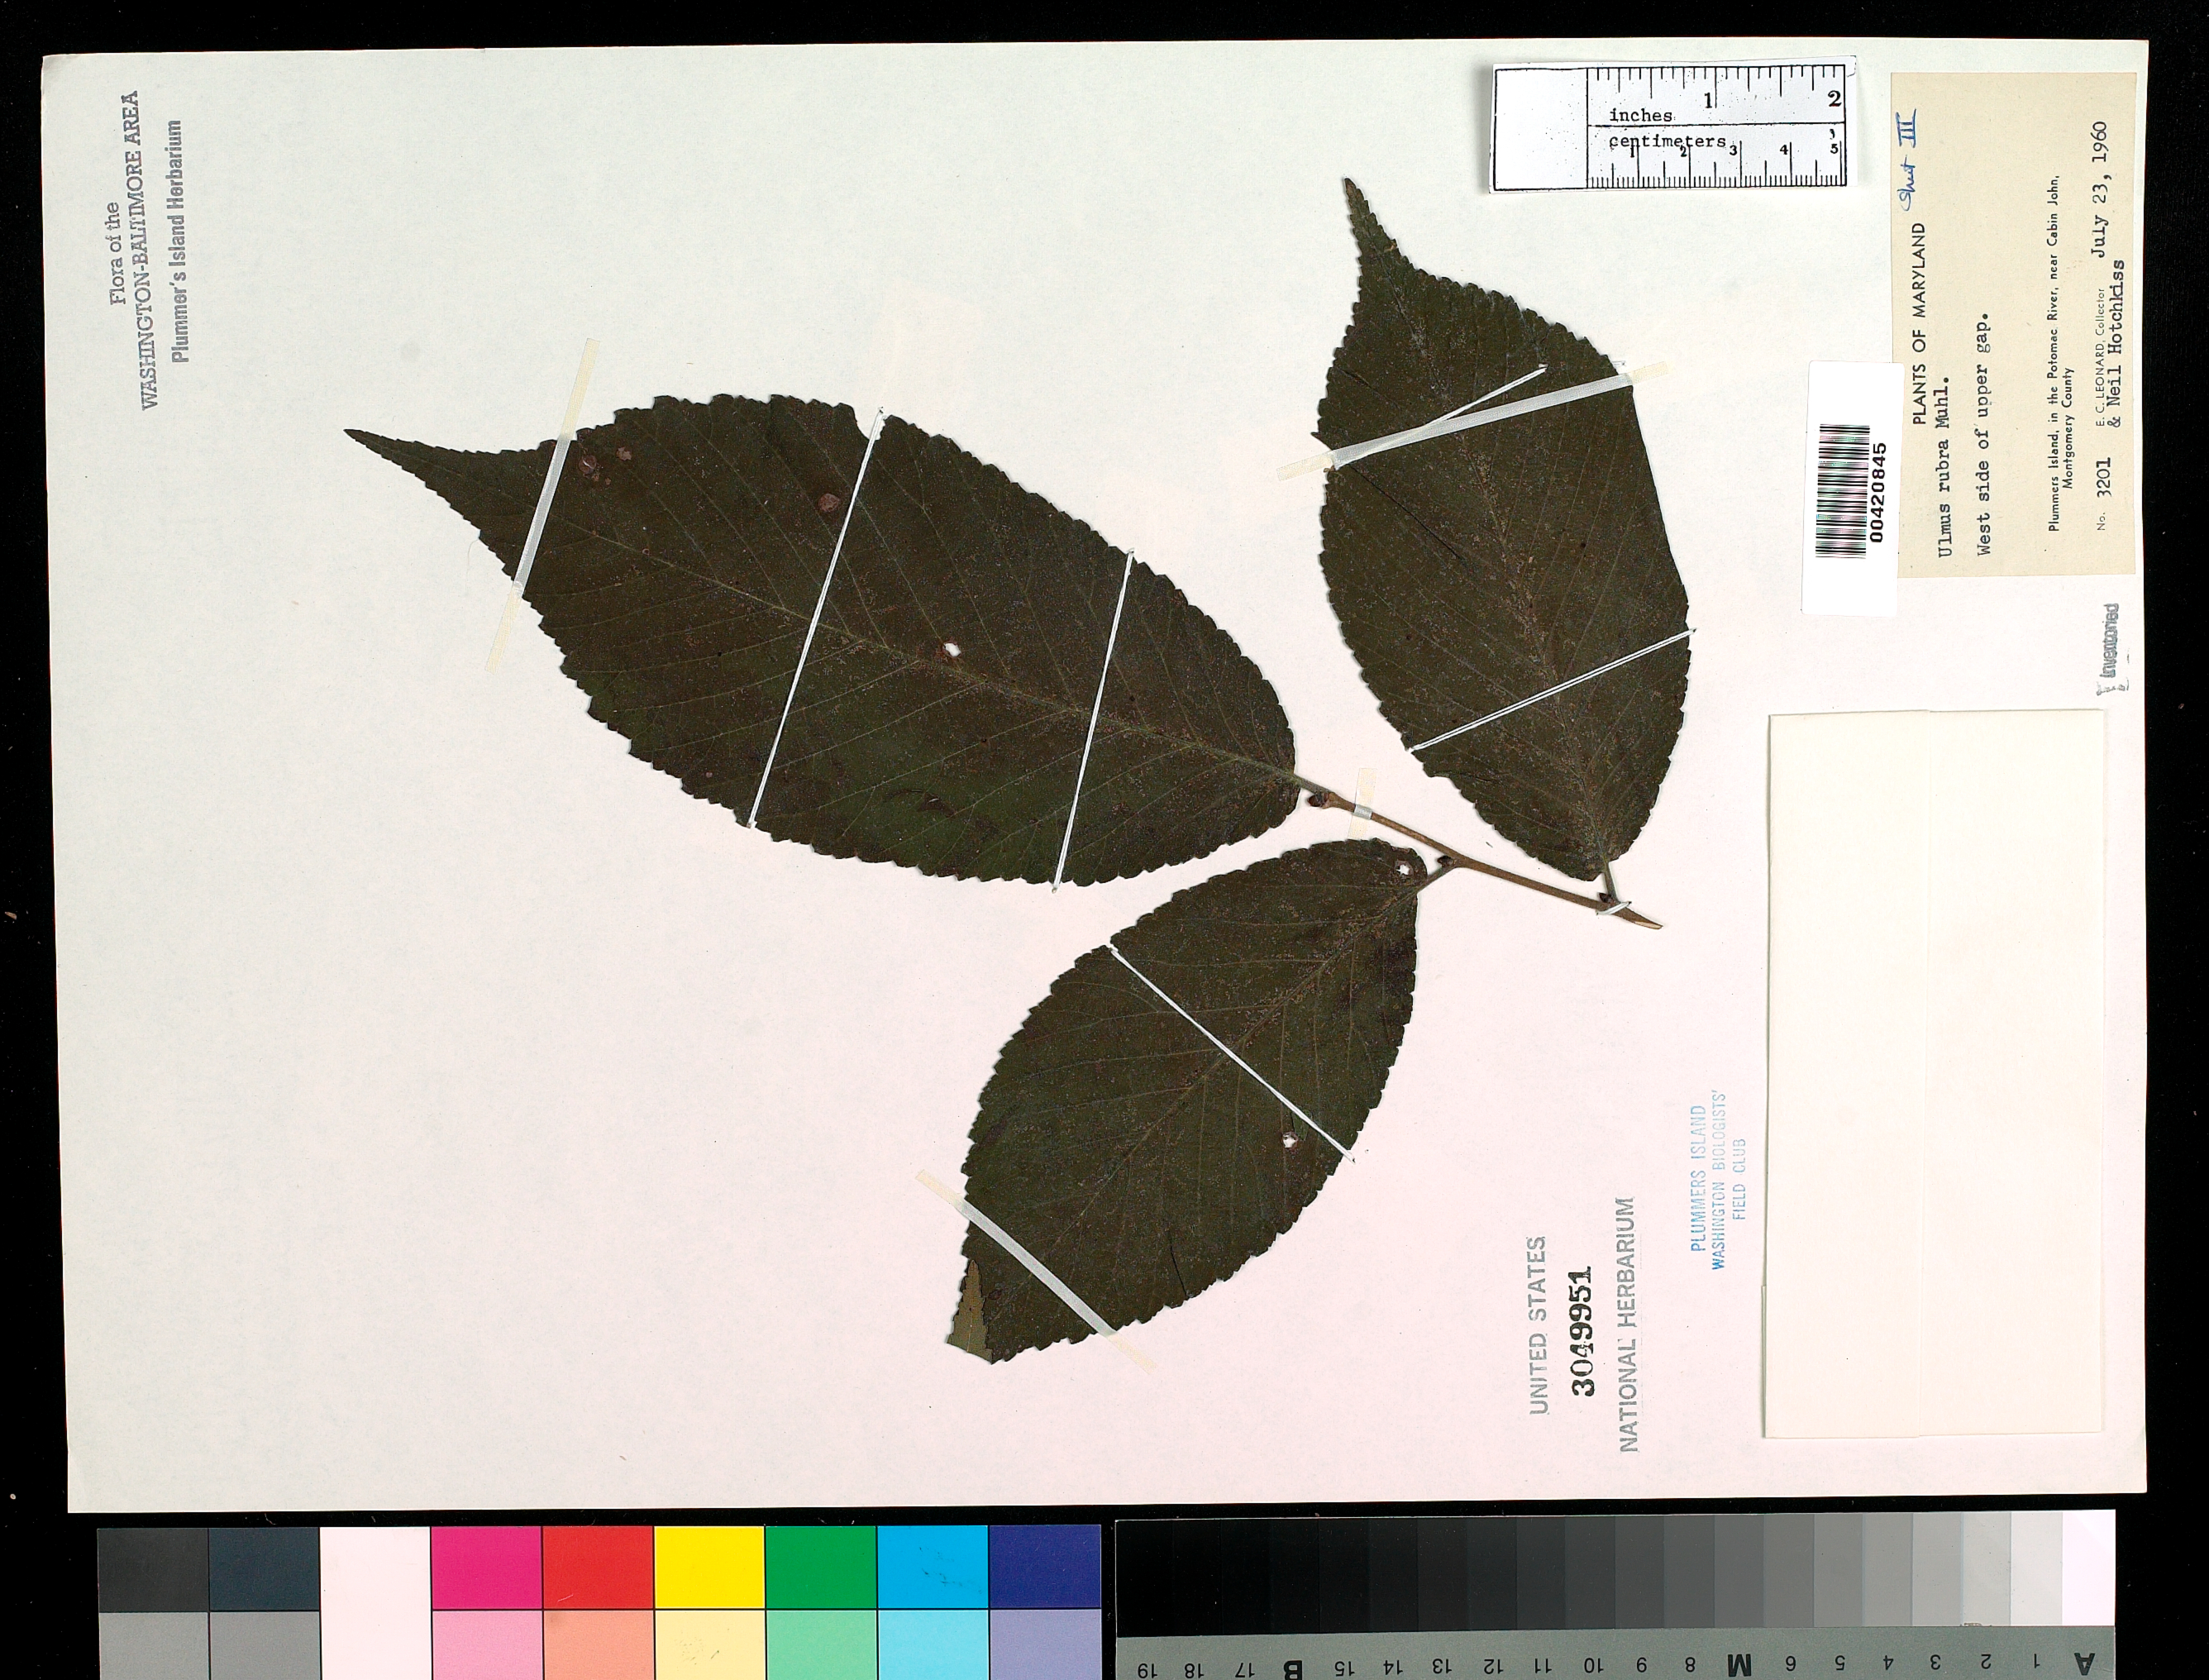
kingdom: Plantae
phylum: Tracheophyta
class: Magnoliopsida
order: Rosales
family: Ulmaceae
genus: Ulmus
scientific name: Ulmus rubra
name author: Muhl.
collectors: N. Hotchkiss & E. C. Leonard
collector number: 3201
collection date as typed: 23 Jul 1960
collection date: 1960-07-23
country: United States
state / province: Maryland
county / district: Montgomery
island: Plummers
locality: Plummer's Island, west side of Upper Gap C. & O. Canal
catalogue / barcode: US 3049951